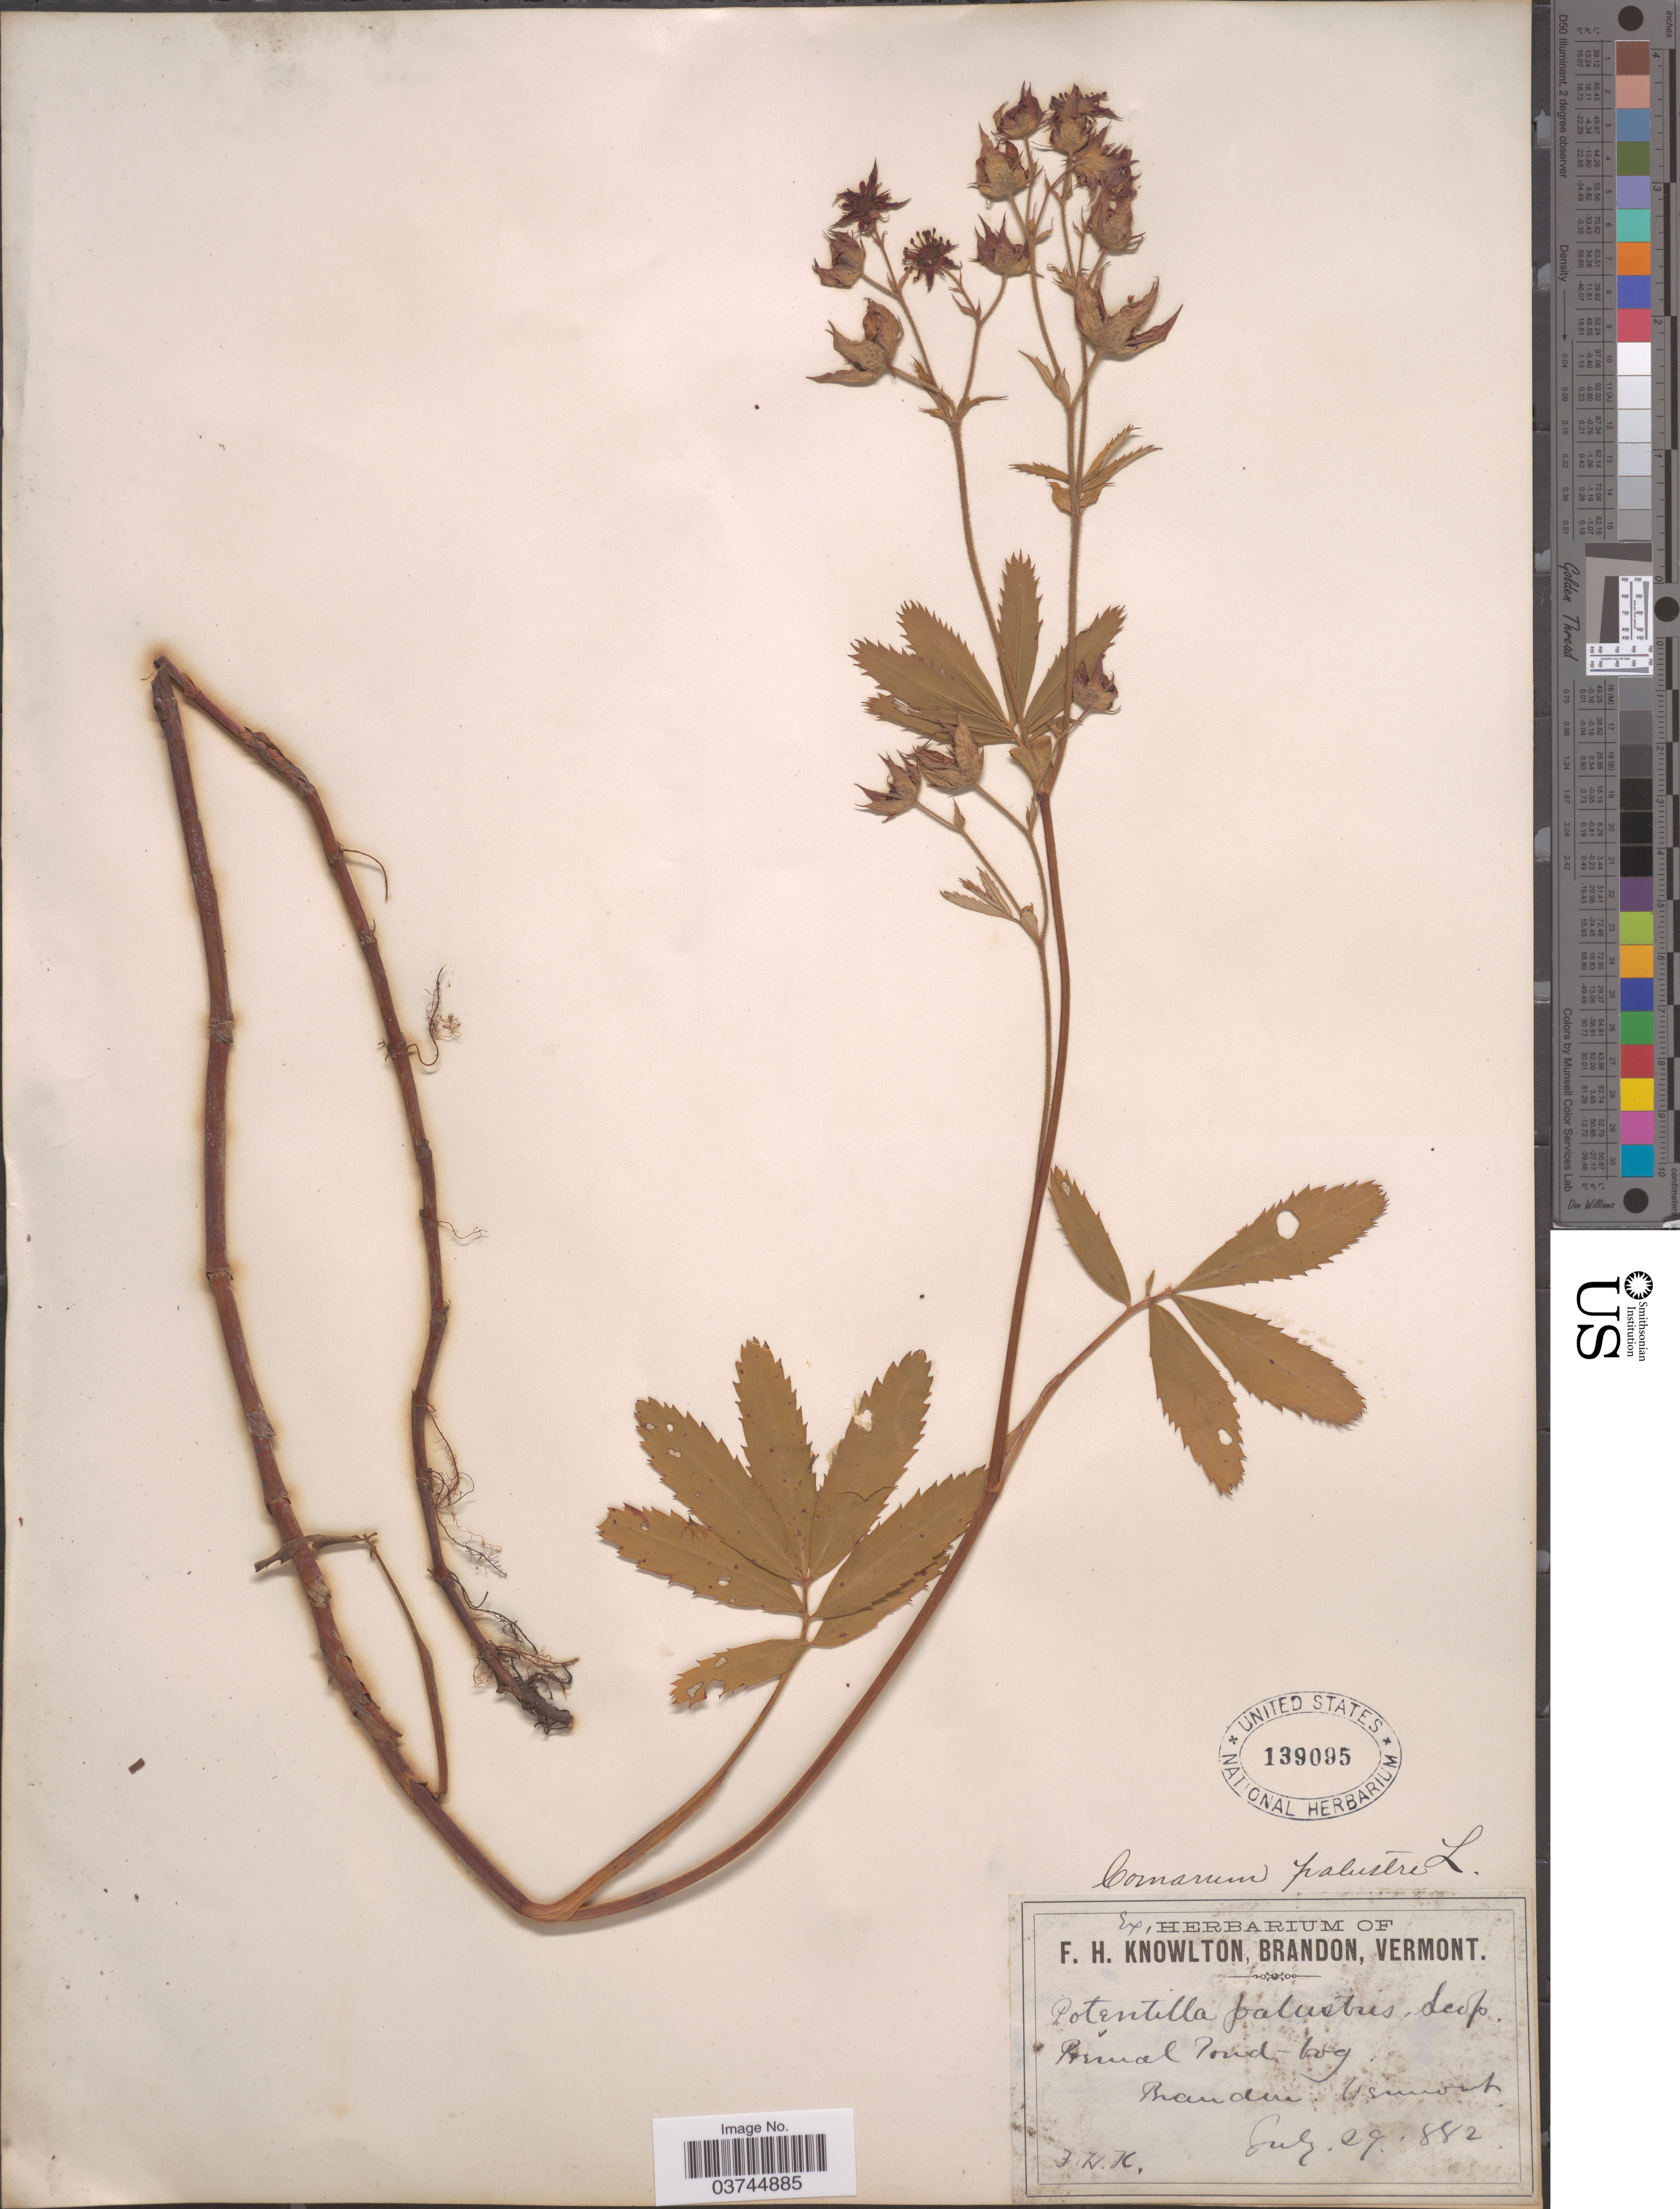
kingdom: Plantae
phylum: Tracheophyta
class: Magnoliopsida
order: Rosales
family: Rosaceae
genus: Comarum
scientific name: Comarum palustre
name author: L.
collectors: F. H. Knowlton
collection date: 1882-07-29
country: United States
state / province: Vermont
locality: Brandon.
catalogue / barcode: US 139095